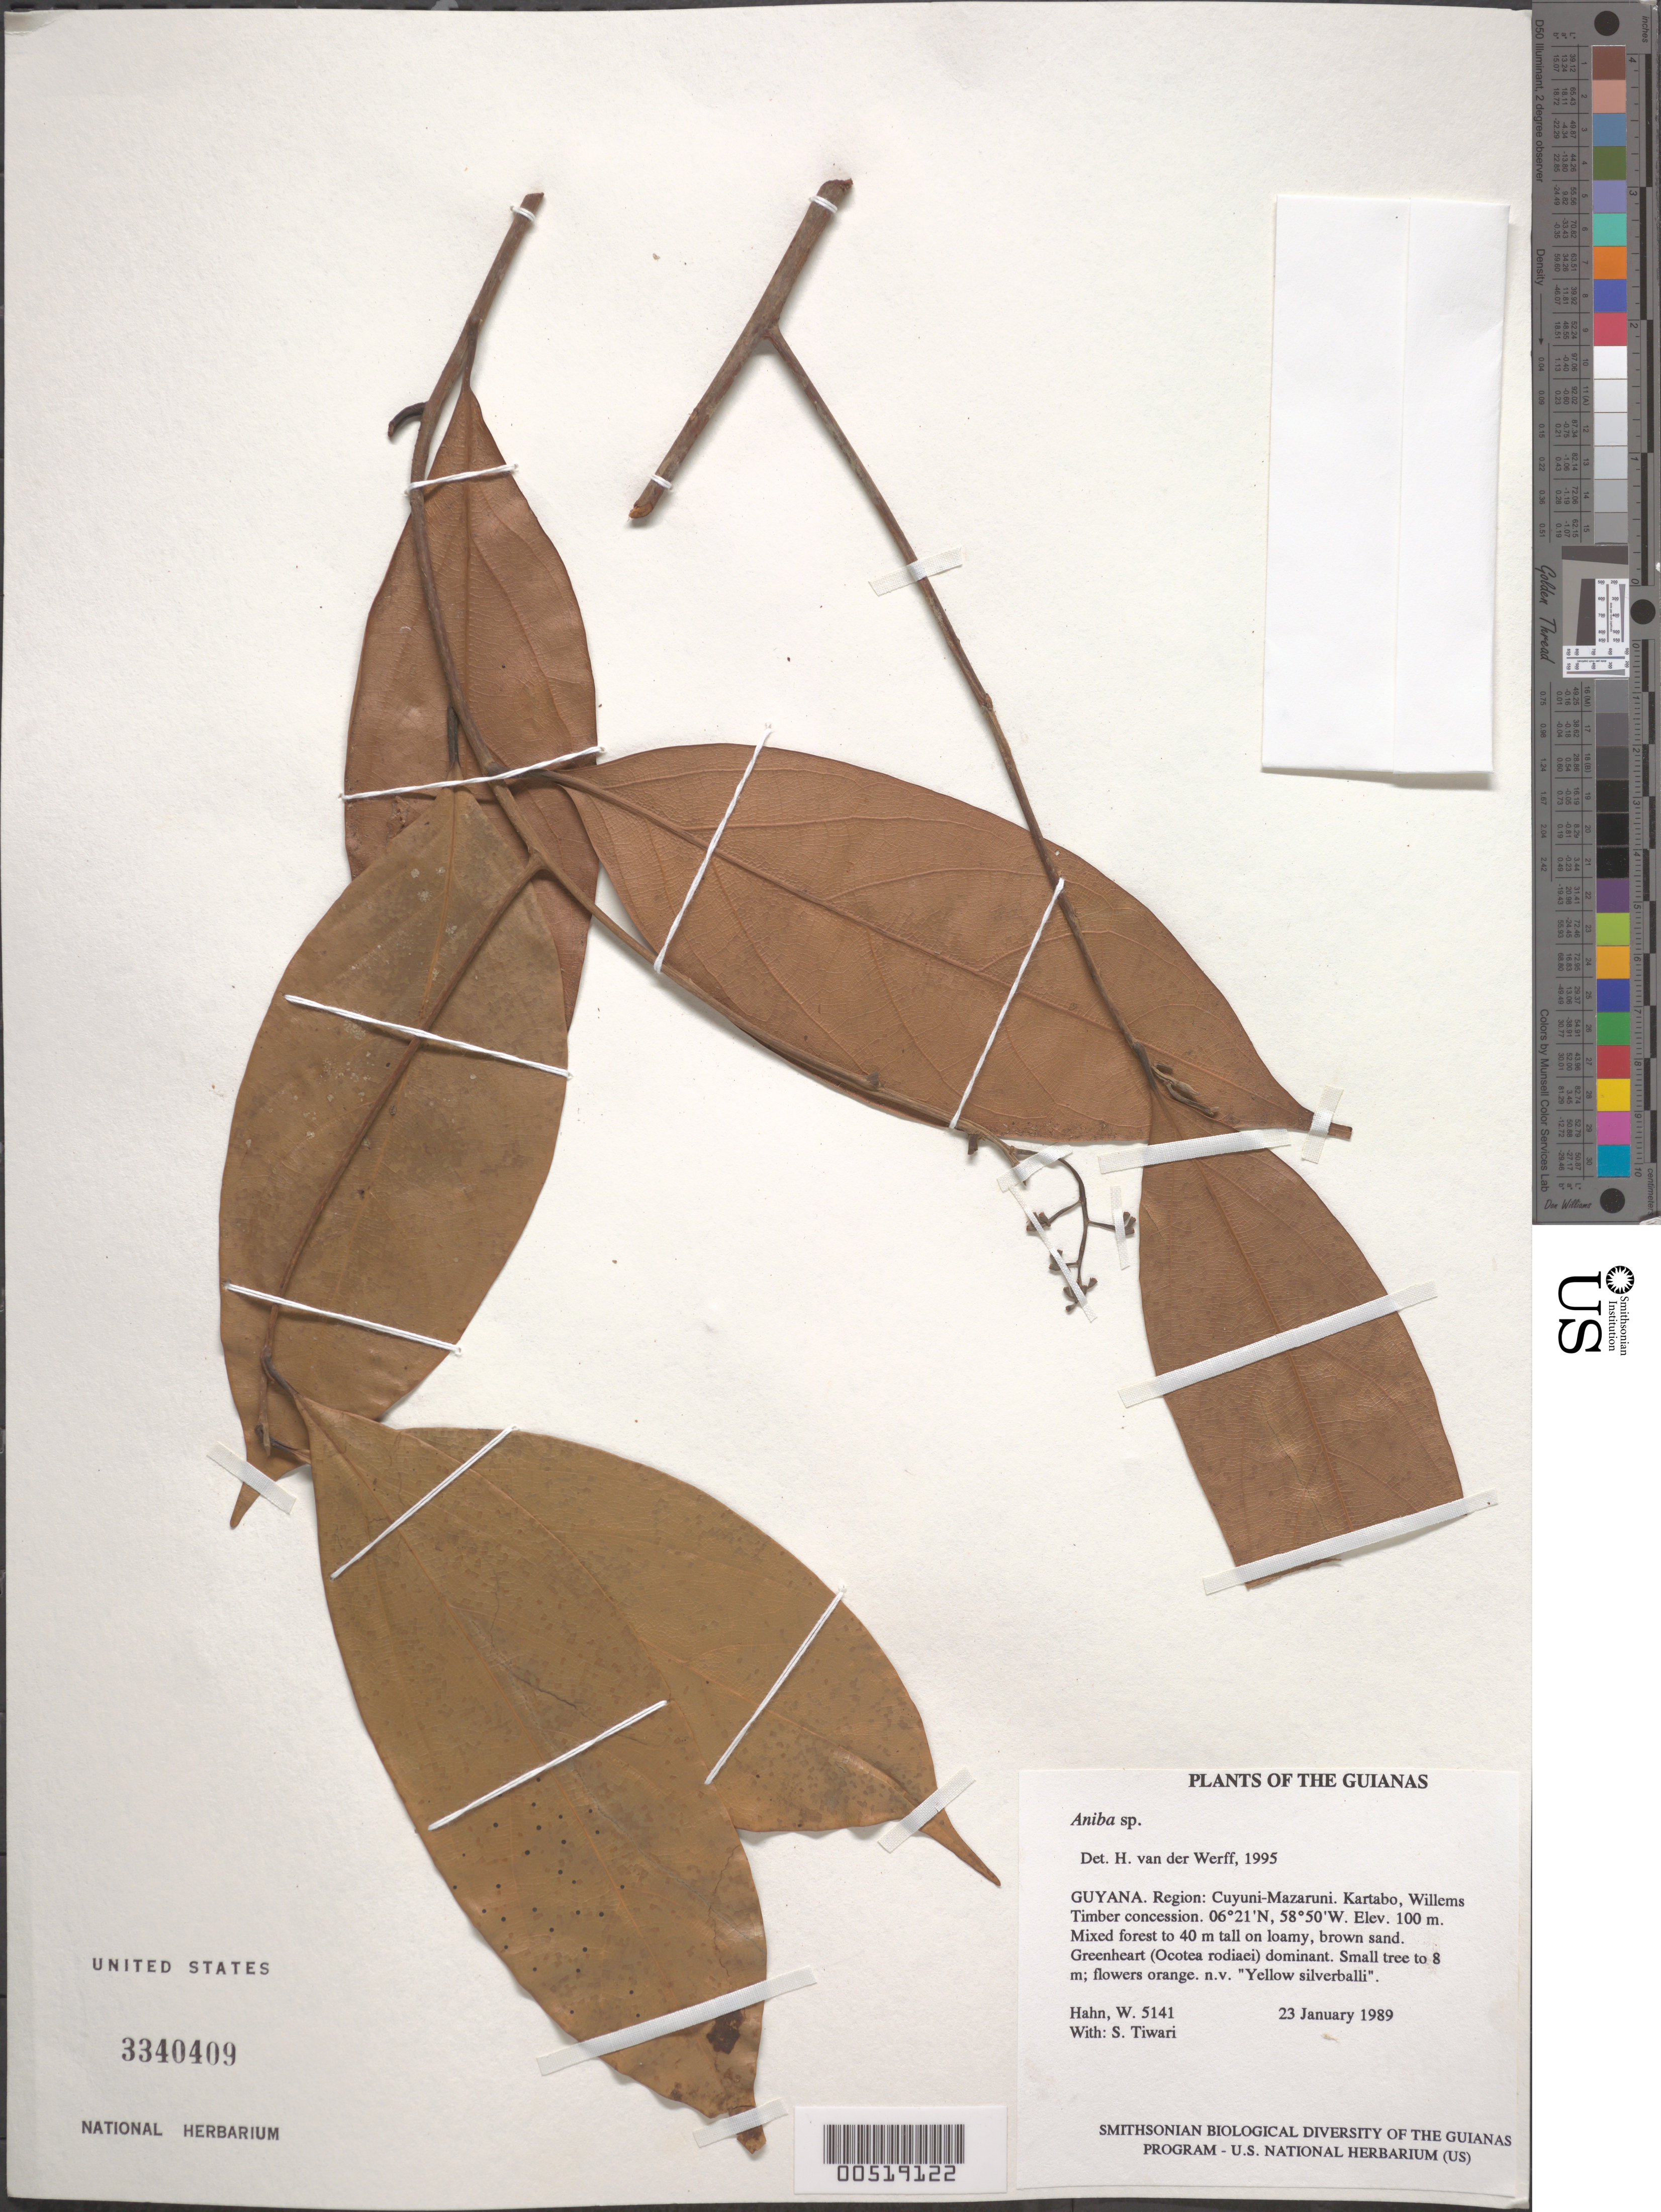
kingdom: Plantae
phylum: Tracheophyta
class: Magnoliopsida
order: Laurales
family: Lauraceae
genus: Aniba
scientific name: Aniba sp.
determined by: van der Werff, H., (MO), Missouri Botanical Garden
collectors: W. Hahn & S. Tiwari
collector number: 5141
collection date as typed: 23 January 1989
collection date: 1989-01-23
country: Guyana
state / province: Cuyuni-Mazaruni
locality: Kartabo, Willems Timber concession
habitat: Mixed forest to 40 m tall on loamy, brown sand. Greenheart (Ocotea rodiaei) dominant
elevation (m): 100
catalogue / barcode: US 3340409